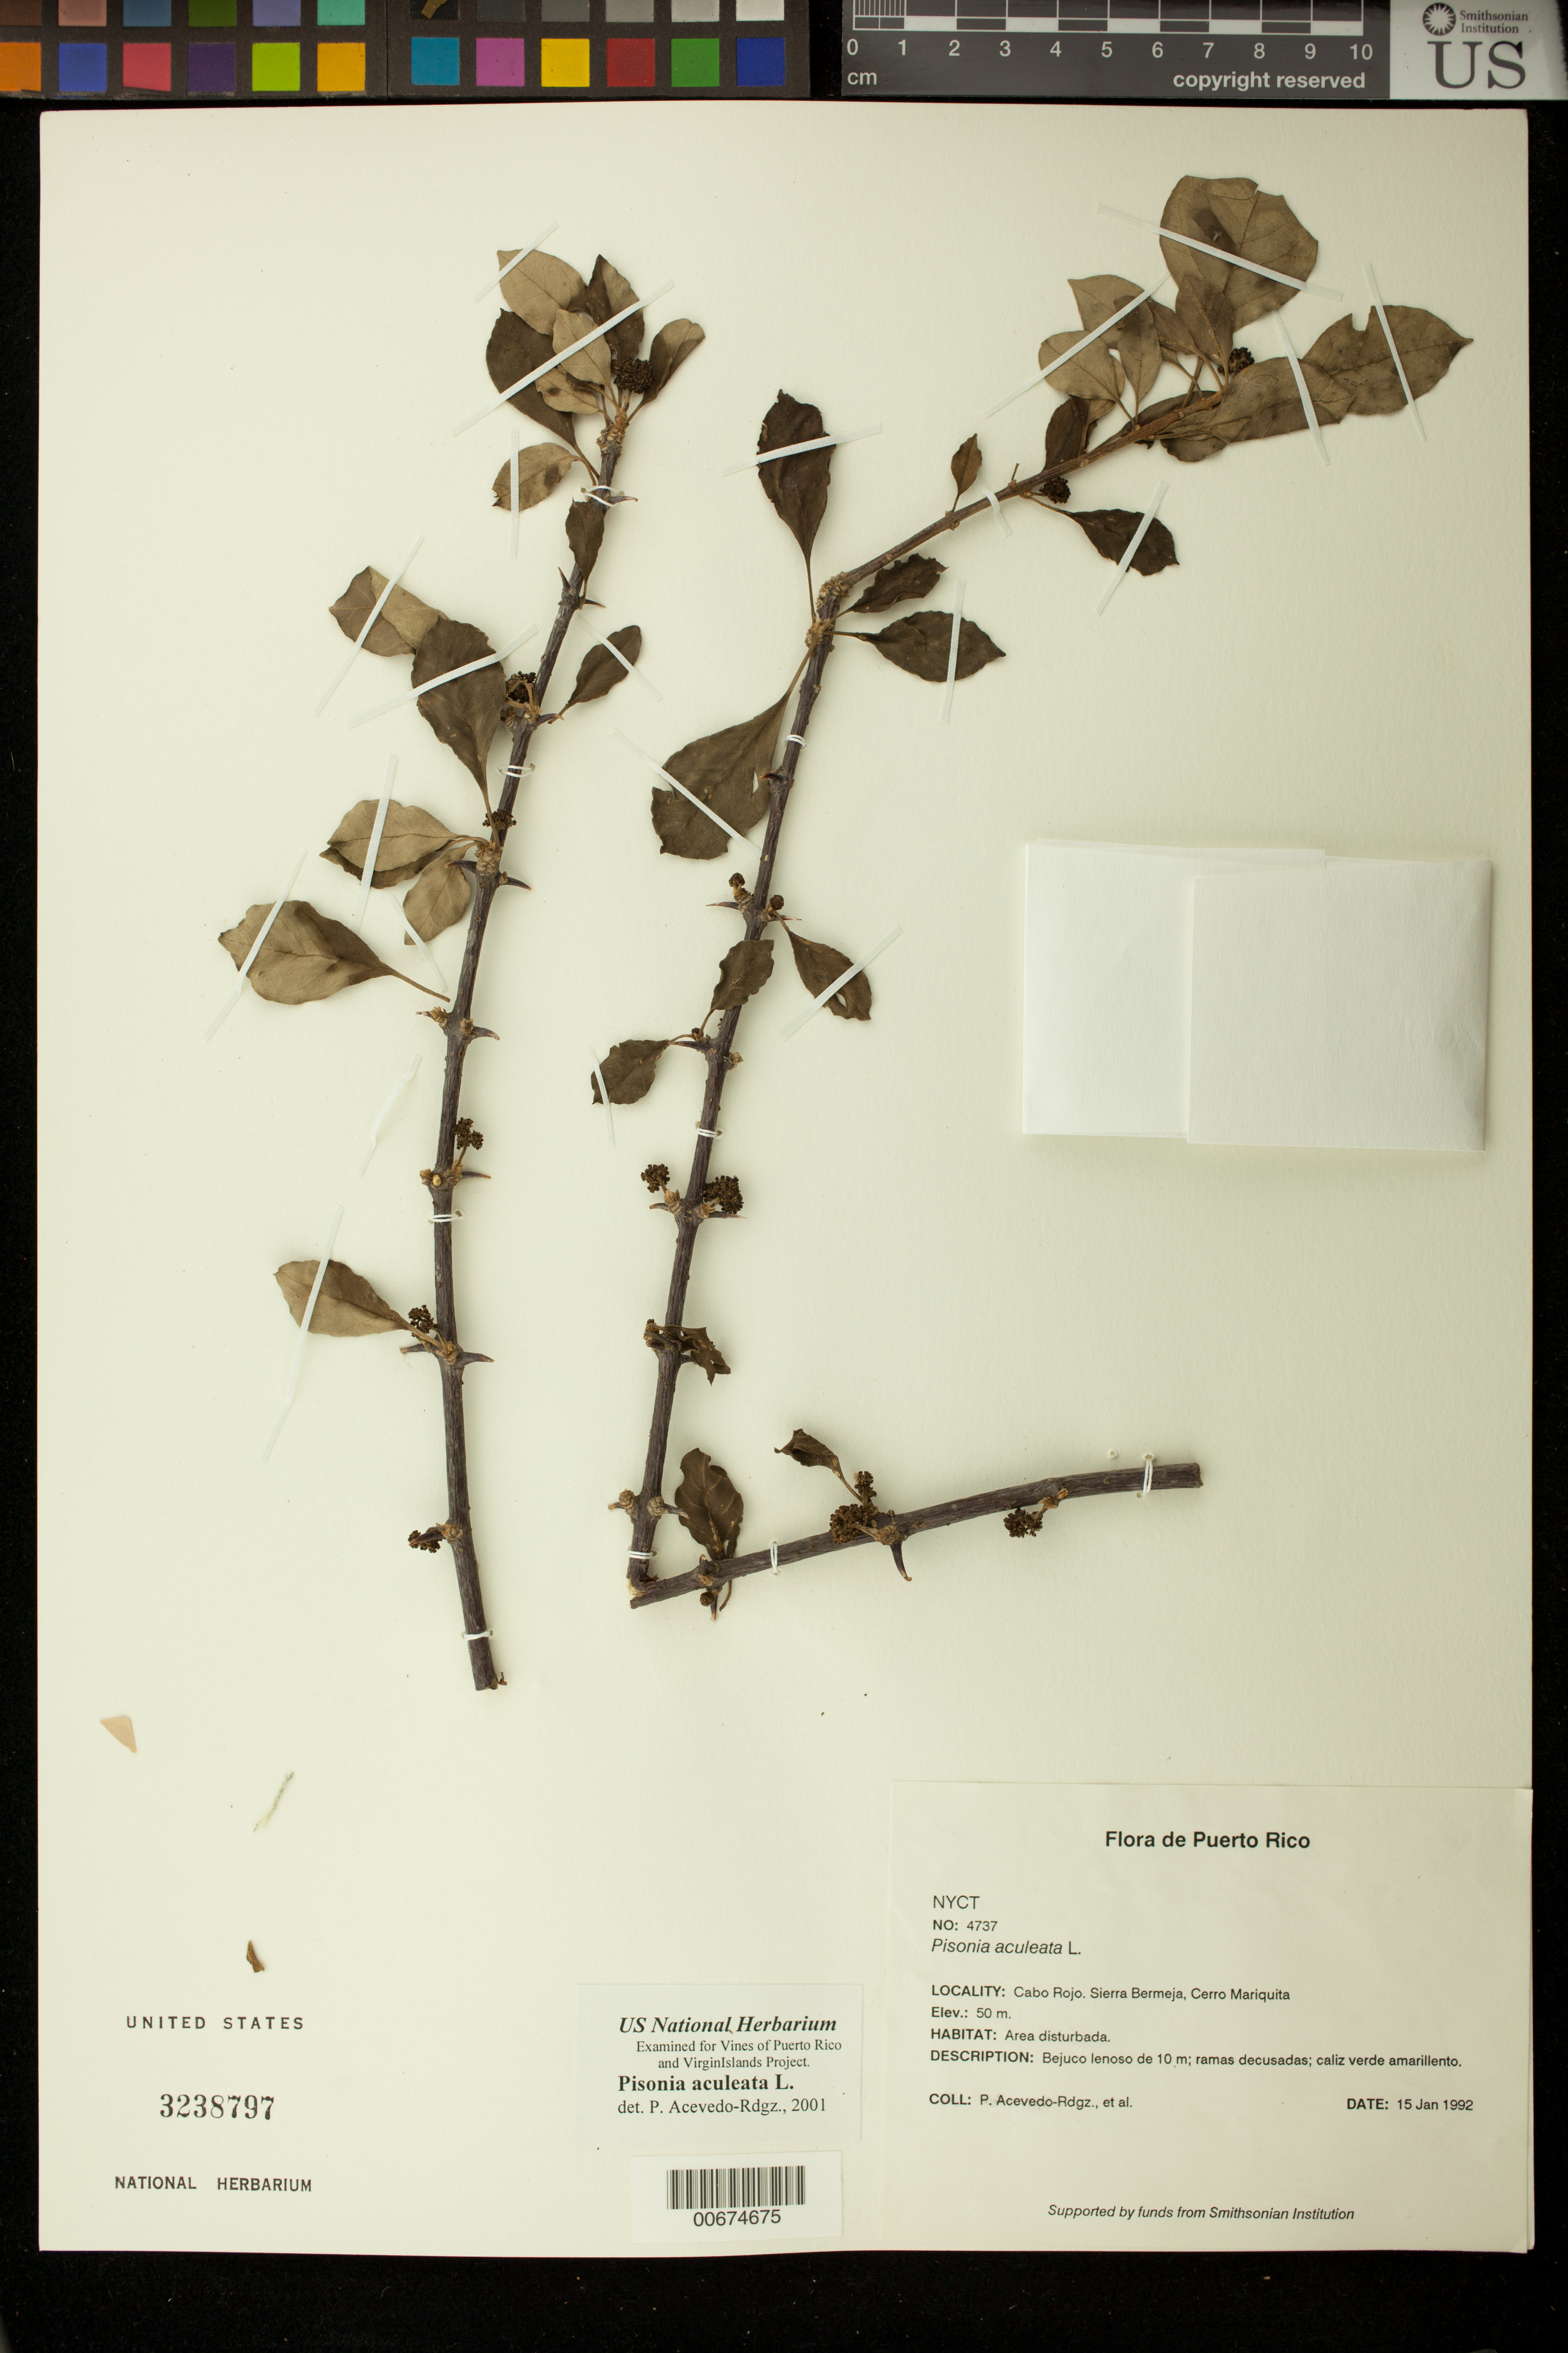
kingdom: Plantae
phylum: Tracheophyta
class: Magnoliopsida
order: Caryophyllales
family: Nyctaginaceae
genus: Pisonia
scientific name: Pisonia aculeata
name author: L.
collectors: P. Acevedo-Rodr.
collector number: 4737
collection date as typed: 15 Jan 1992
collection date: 1992-01-15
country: Puerto Rico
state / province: Cabo Rojo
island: Puerto Rico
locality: Cabo Rojo; Sierra Bermeja, Cerro Mariquita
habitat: Area disturbada.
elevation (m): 50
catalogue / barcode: US 3238797